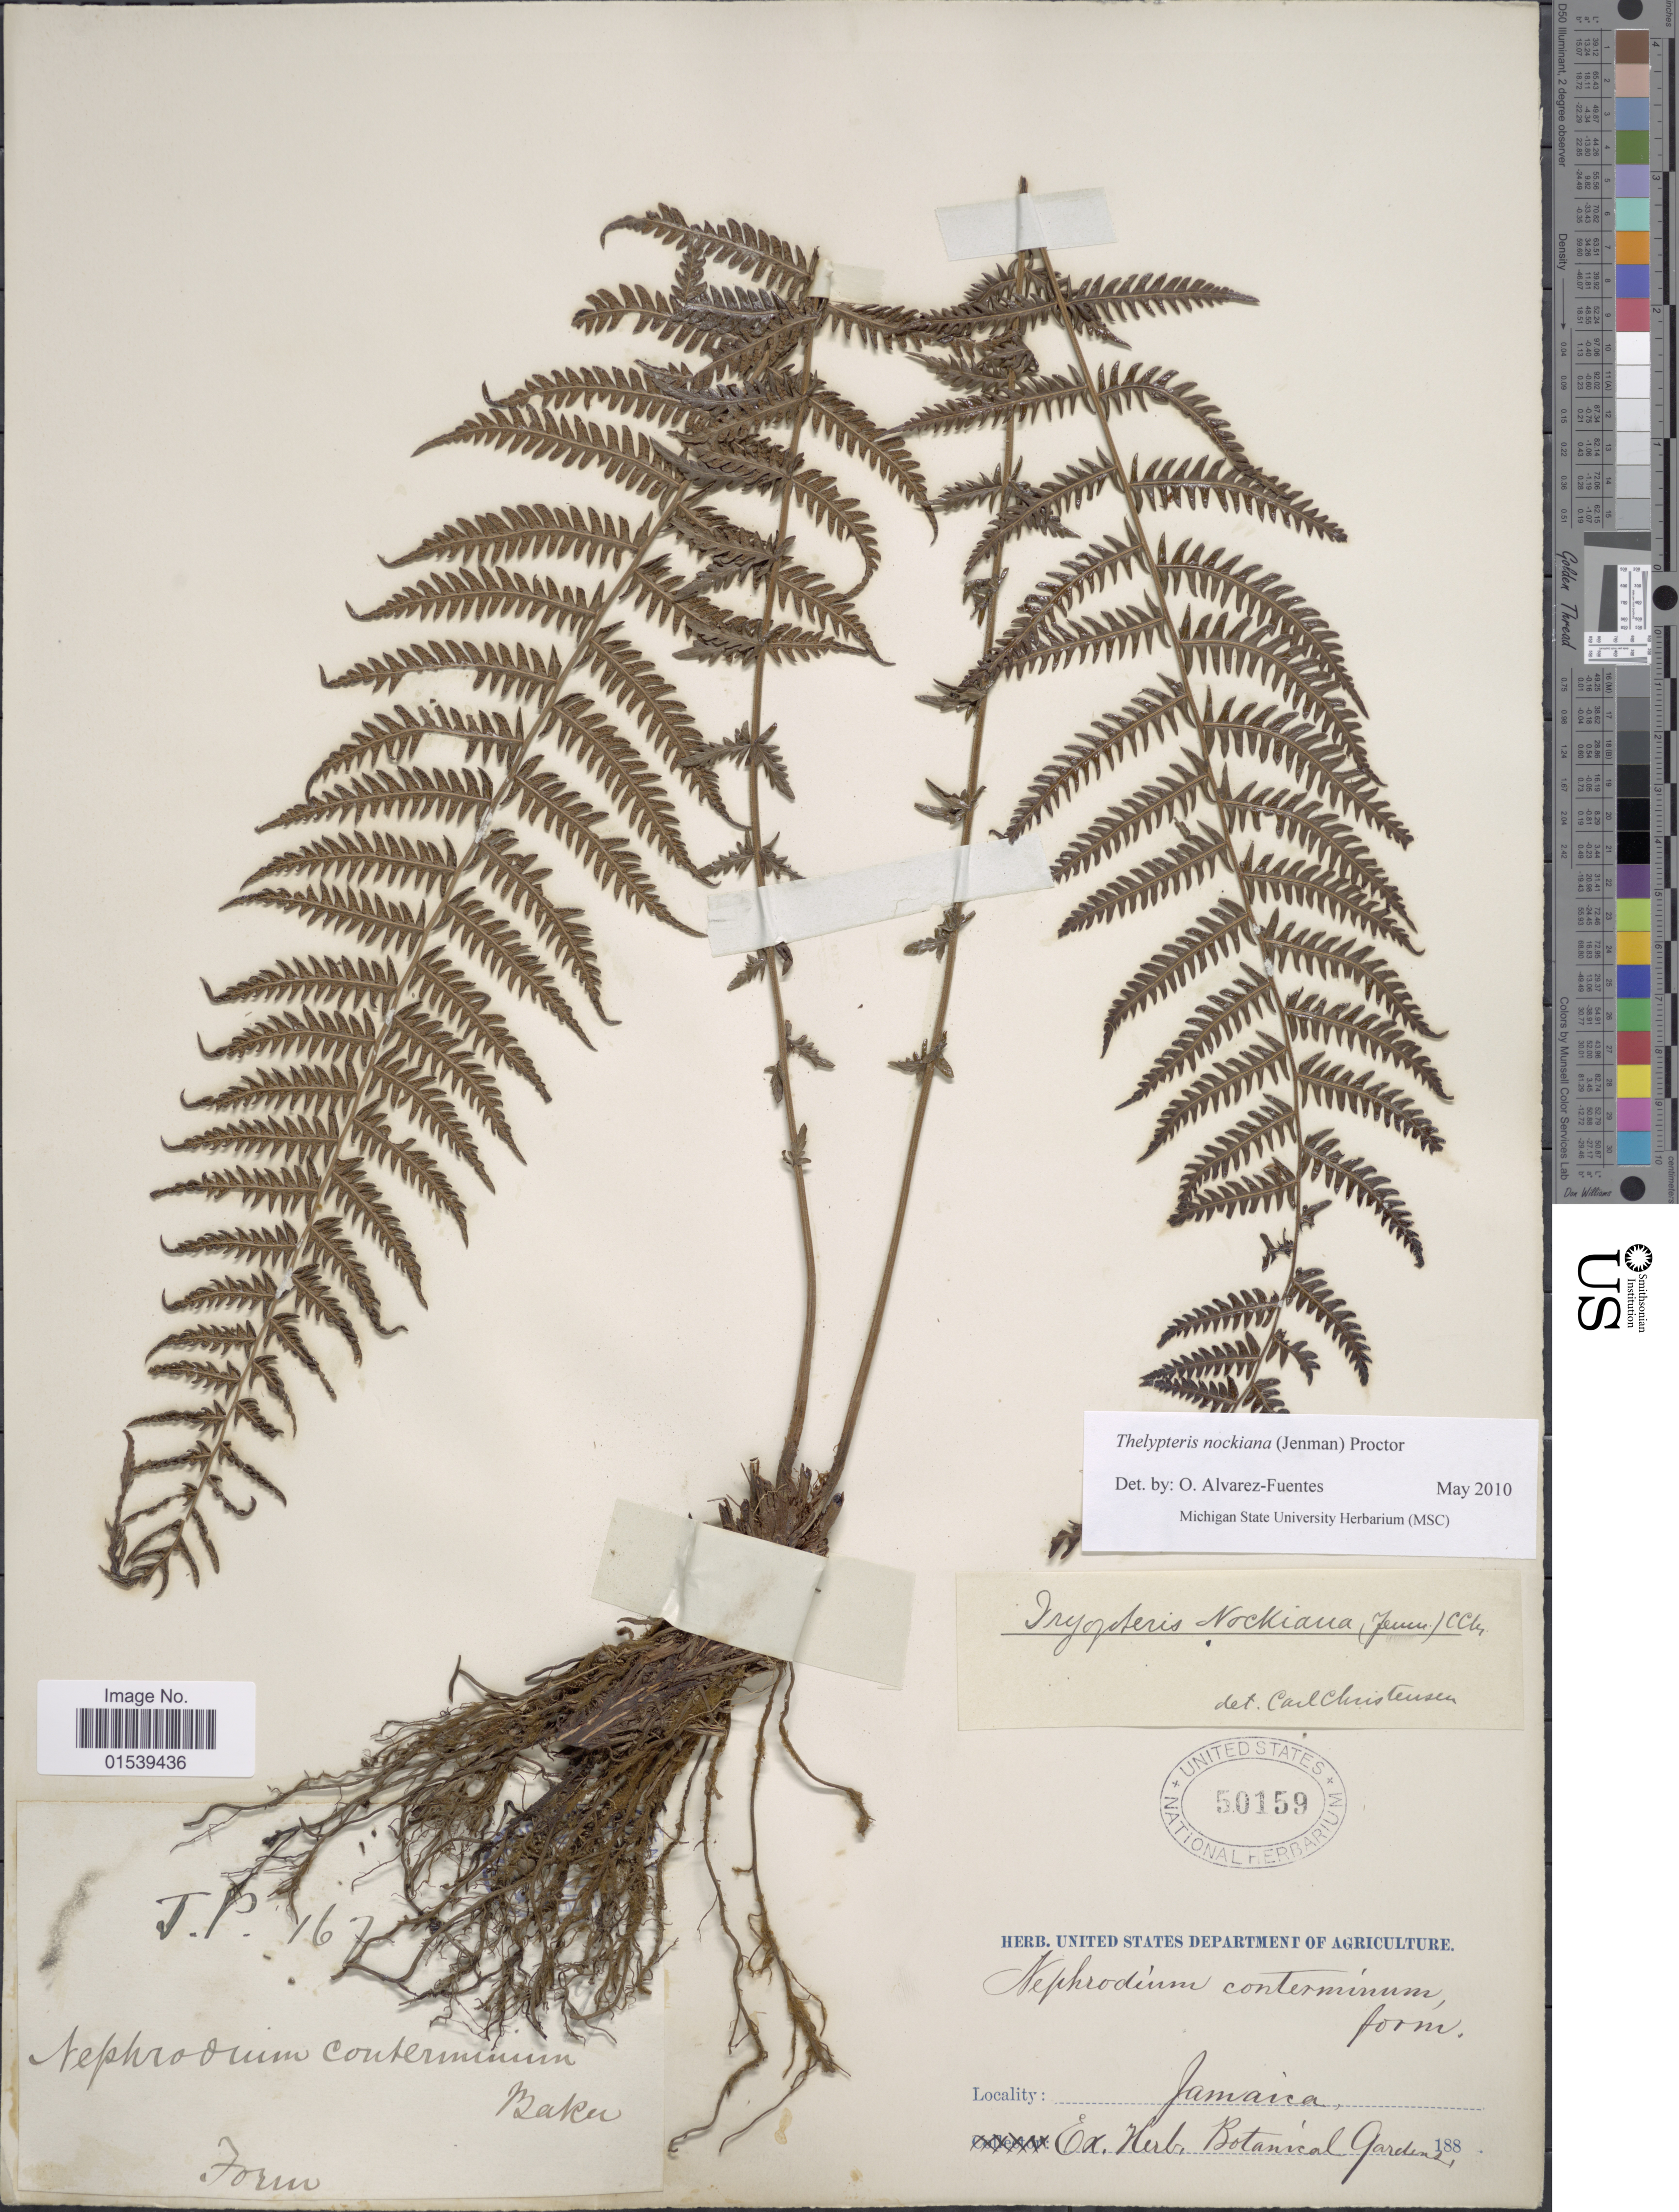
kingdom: Plantae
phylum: Tracheophyta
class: Polypodiopsida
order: Polypodiales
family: Thelypteridaceae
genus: Amauropelta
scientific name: Amauropelta nockiana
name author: (Jenman) Pic. Serm.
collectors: J.P.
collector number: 167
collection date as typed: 188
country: Jamaica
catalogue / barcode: US 50159